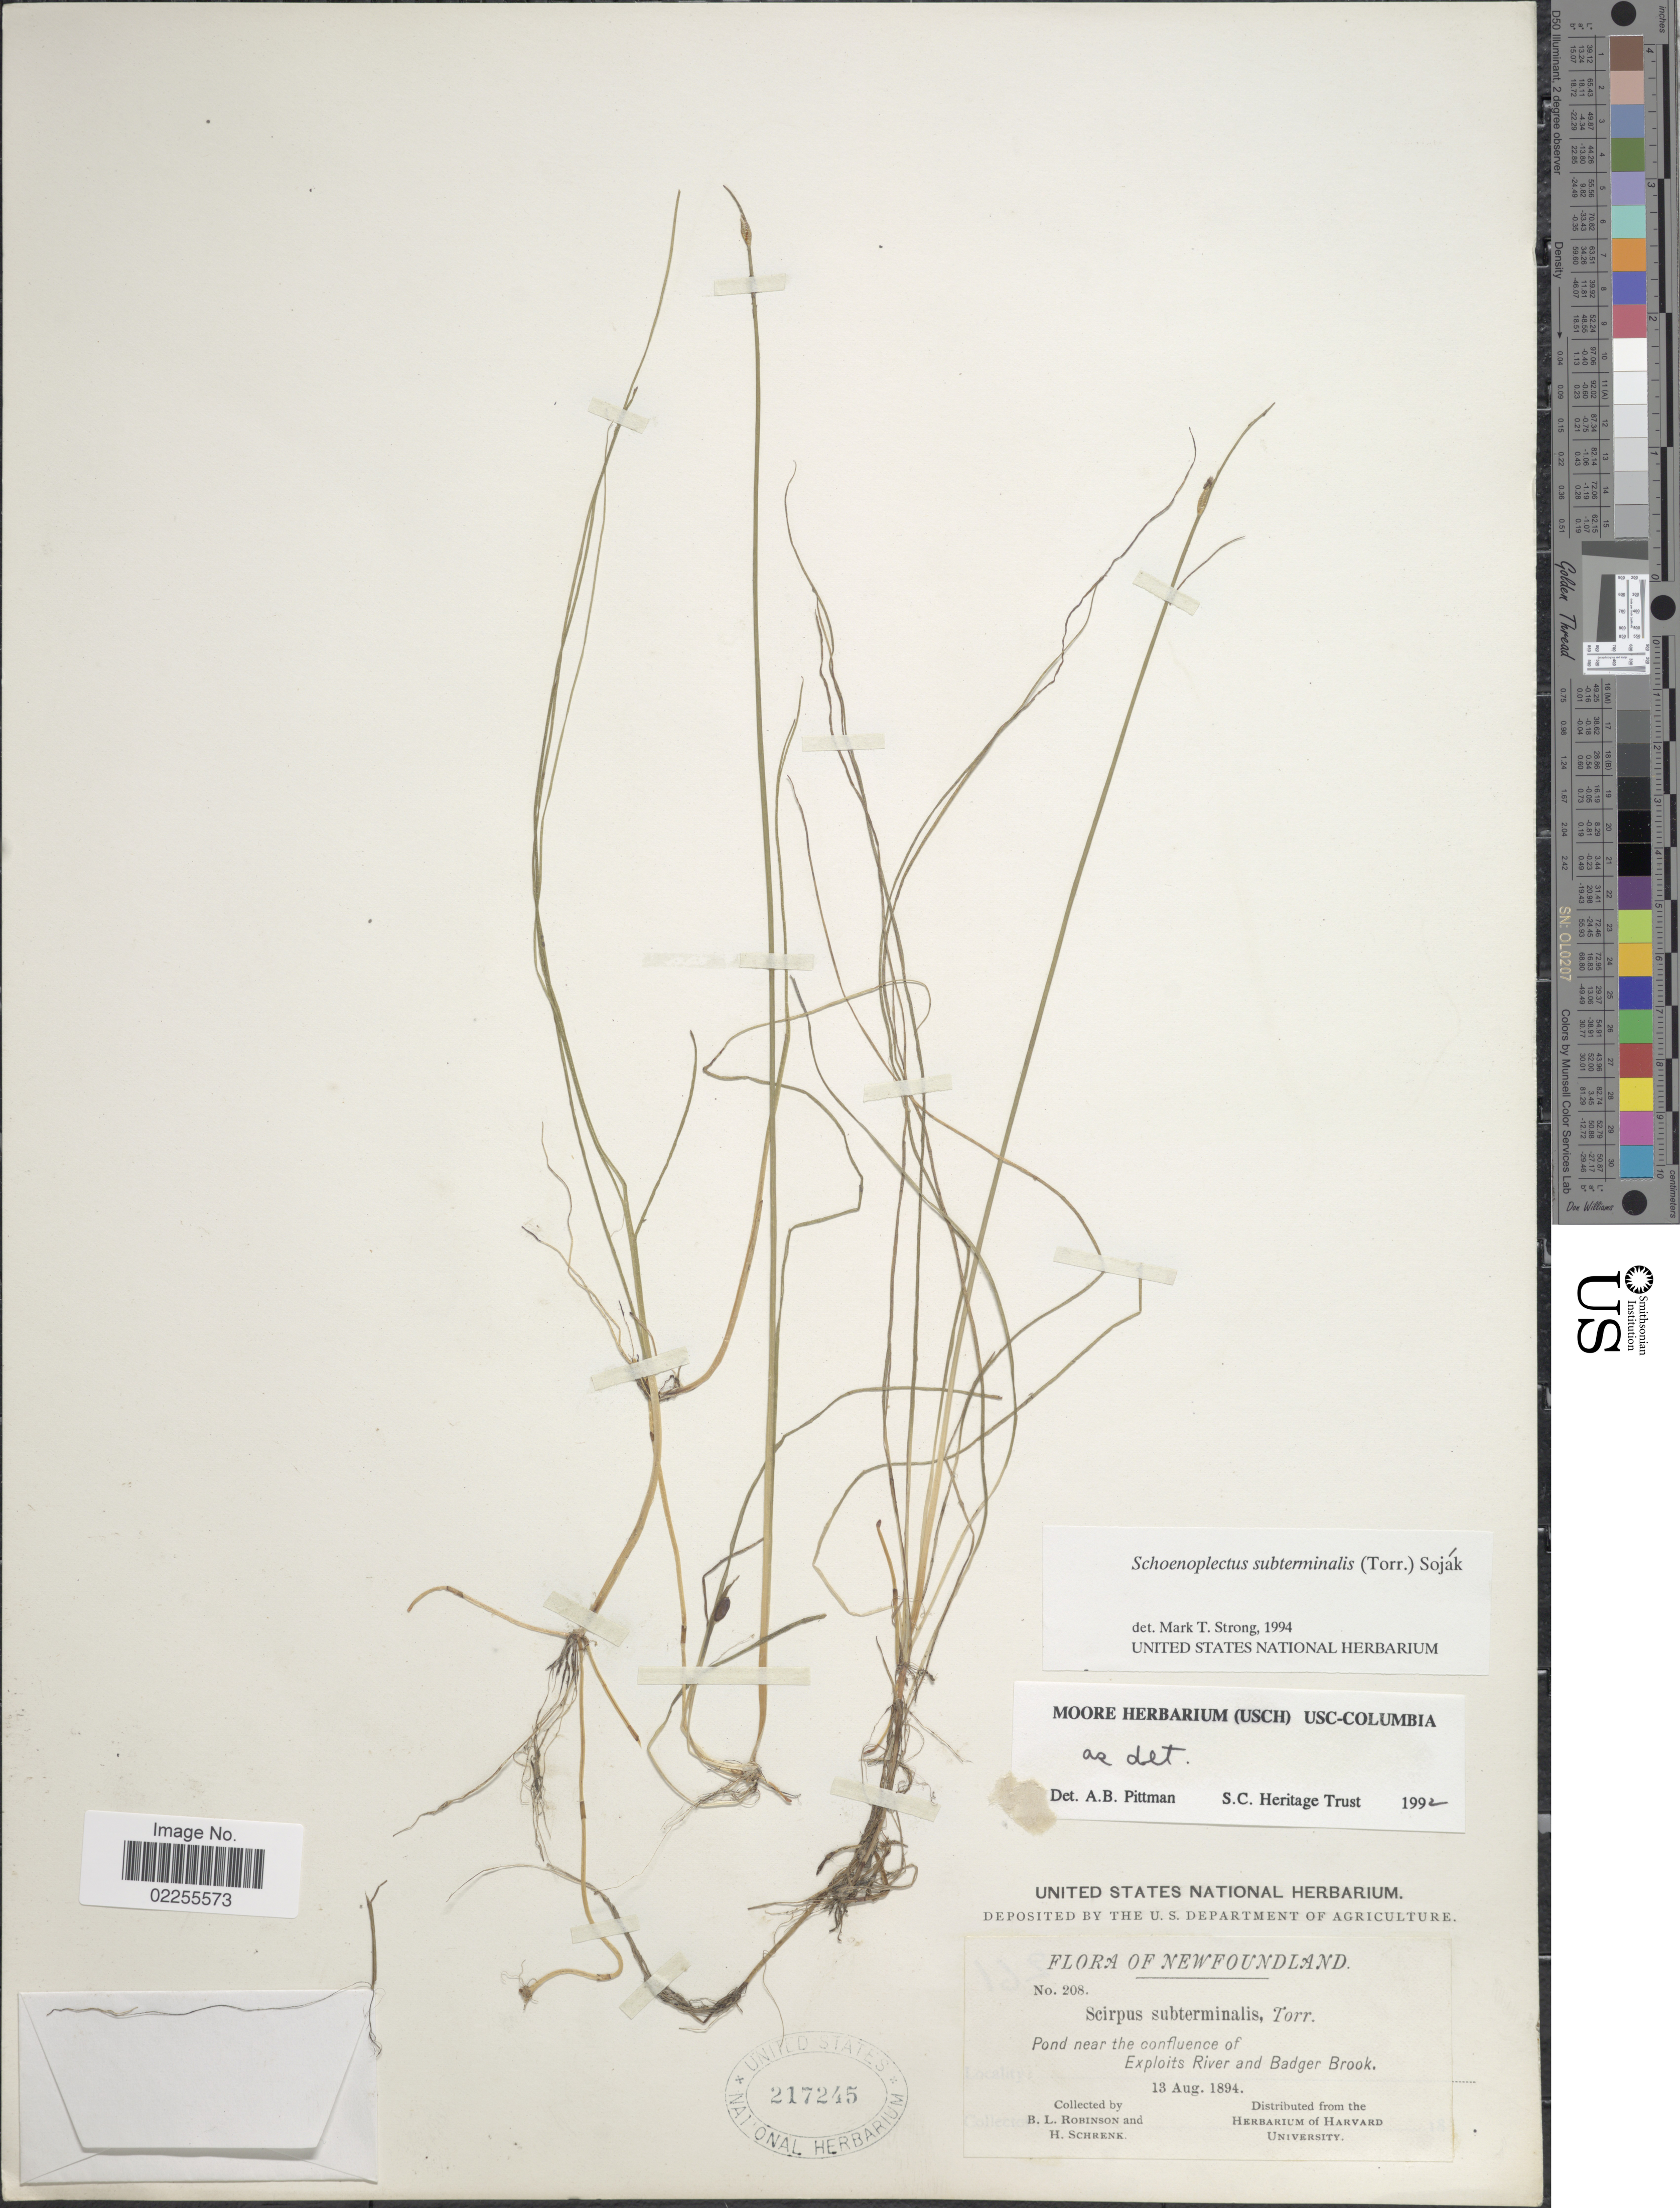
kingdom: Plantae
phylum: Tracheophyta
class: Liliopsida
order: Poales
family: Cyperaceae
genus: Schoenoplectus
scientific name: Schoenoplectus subterminalis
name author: (Torr.) Soják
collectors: B. L. Robinson & H. v. Schrenk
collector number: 208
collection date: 1894-08-13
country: Canada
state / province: Newfoundland and Labrador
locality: Pond near the confluence of Exploits River and Badger Brook.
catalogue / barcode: US 217245